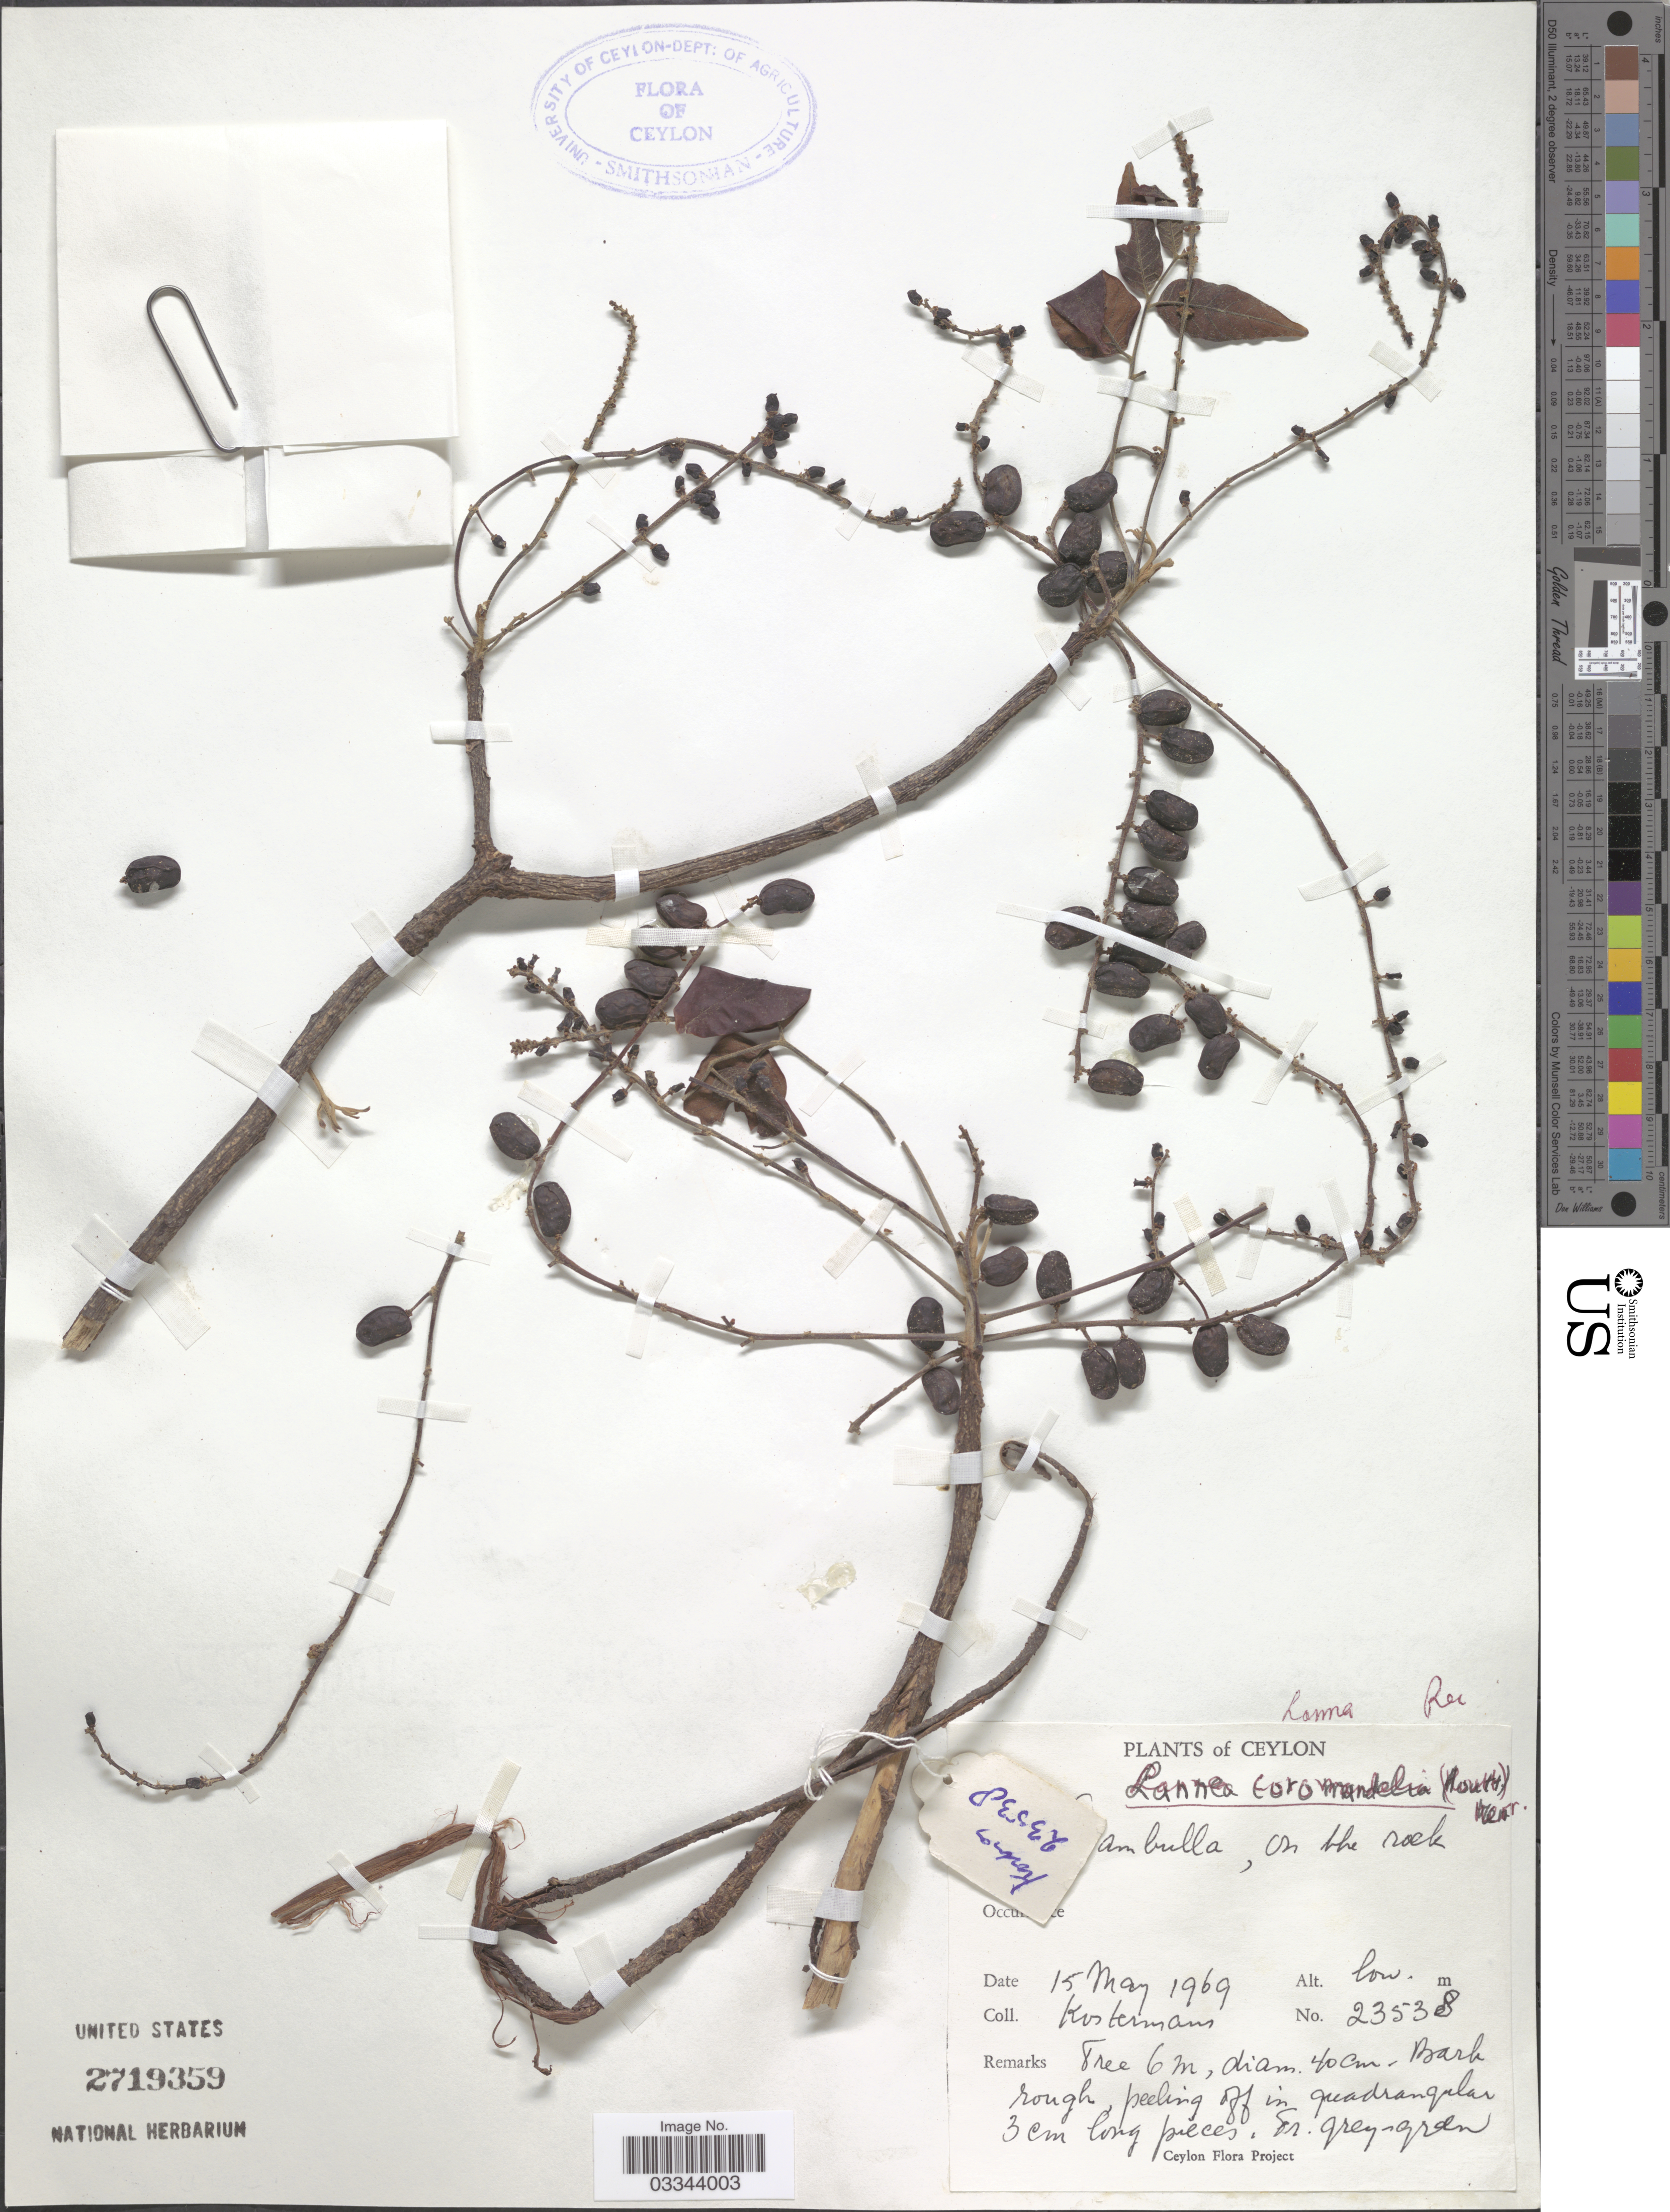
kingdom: Plantae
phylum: Tracheophyta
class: Magnoliopsida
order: Sapindales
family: Anacardiaceae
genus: Lannea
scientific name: Lannea coromandelica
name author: (Houtt.) Merr.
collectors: Kostermans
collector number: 23538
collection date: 1969-05-15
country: Sri Lanka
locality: Ceylon, [illegible text]ambulla.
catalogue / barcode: US 2719359